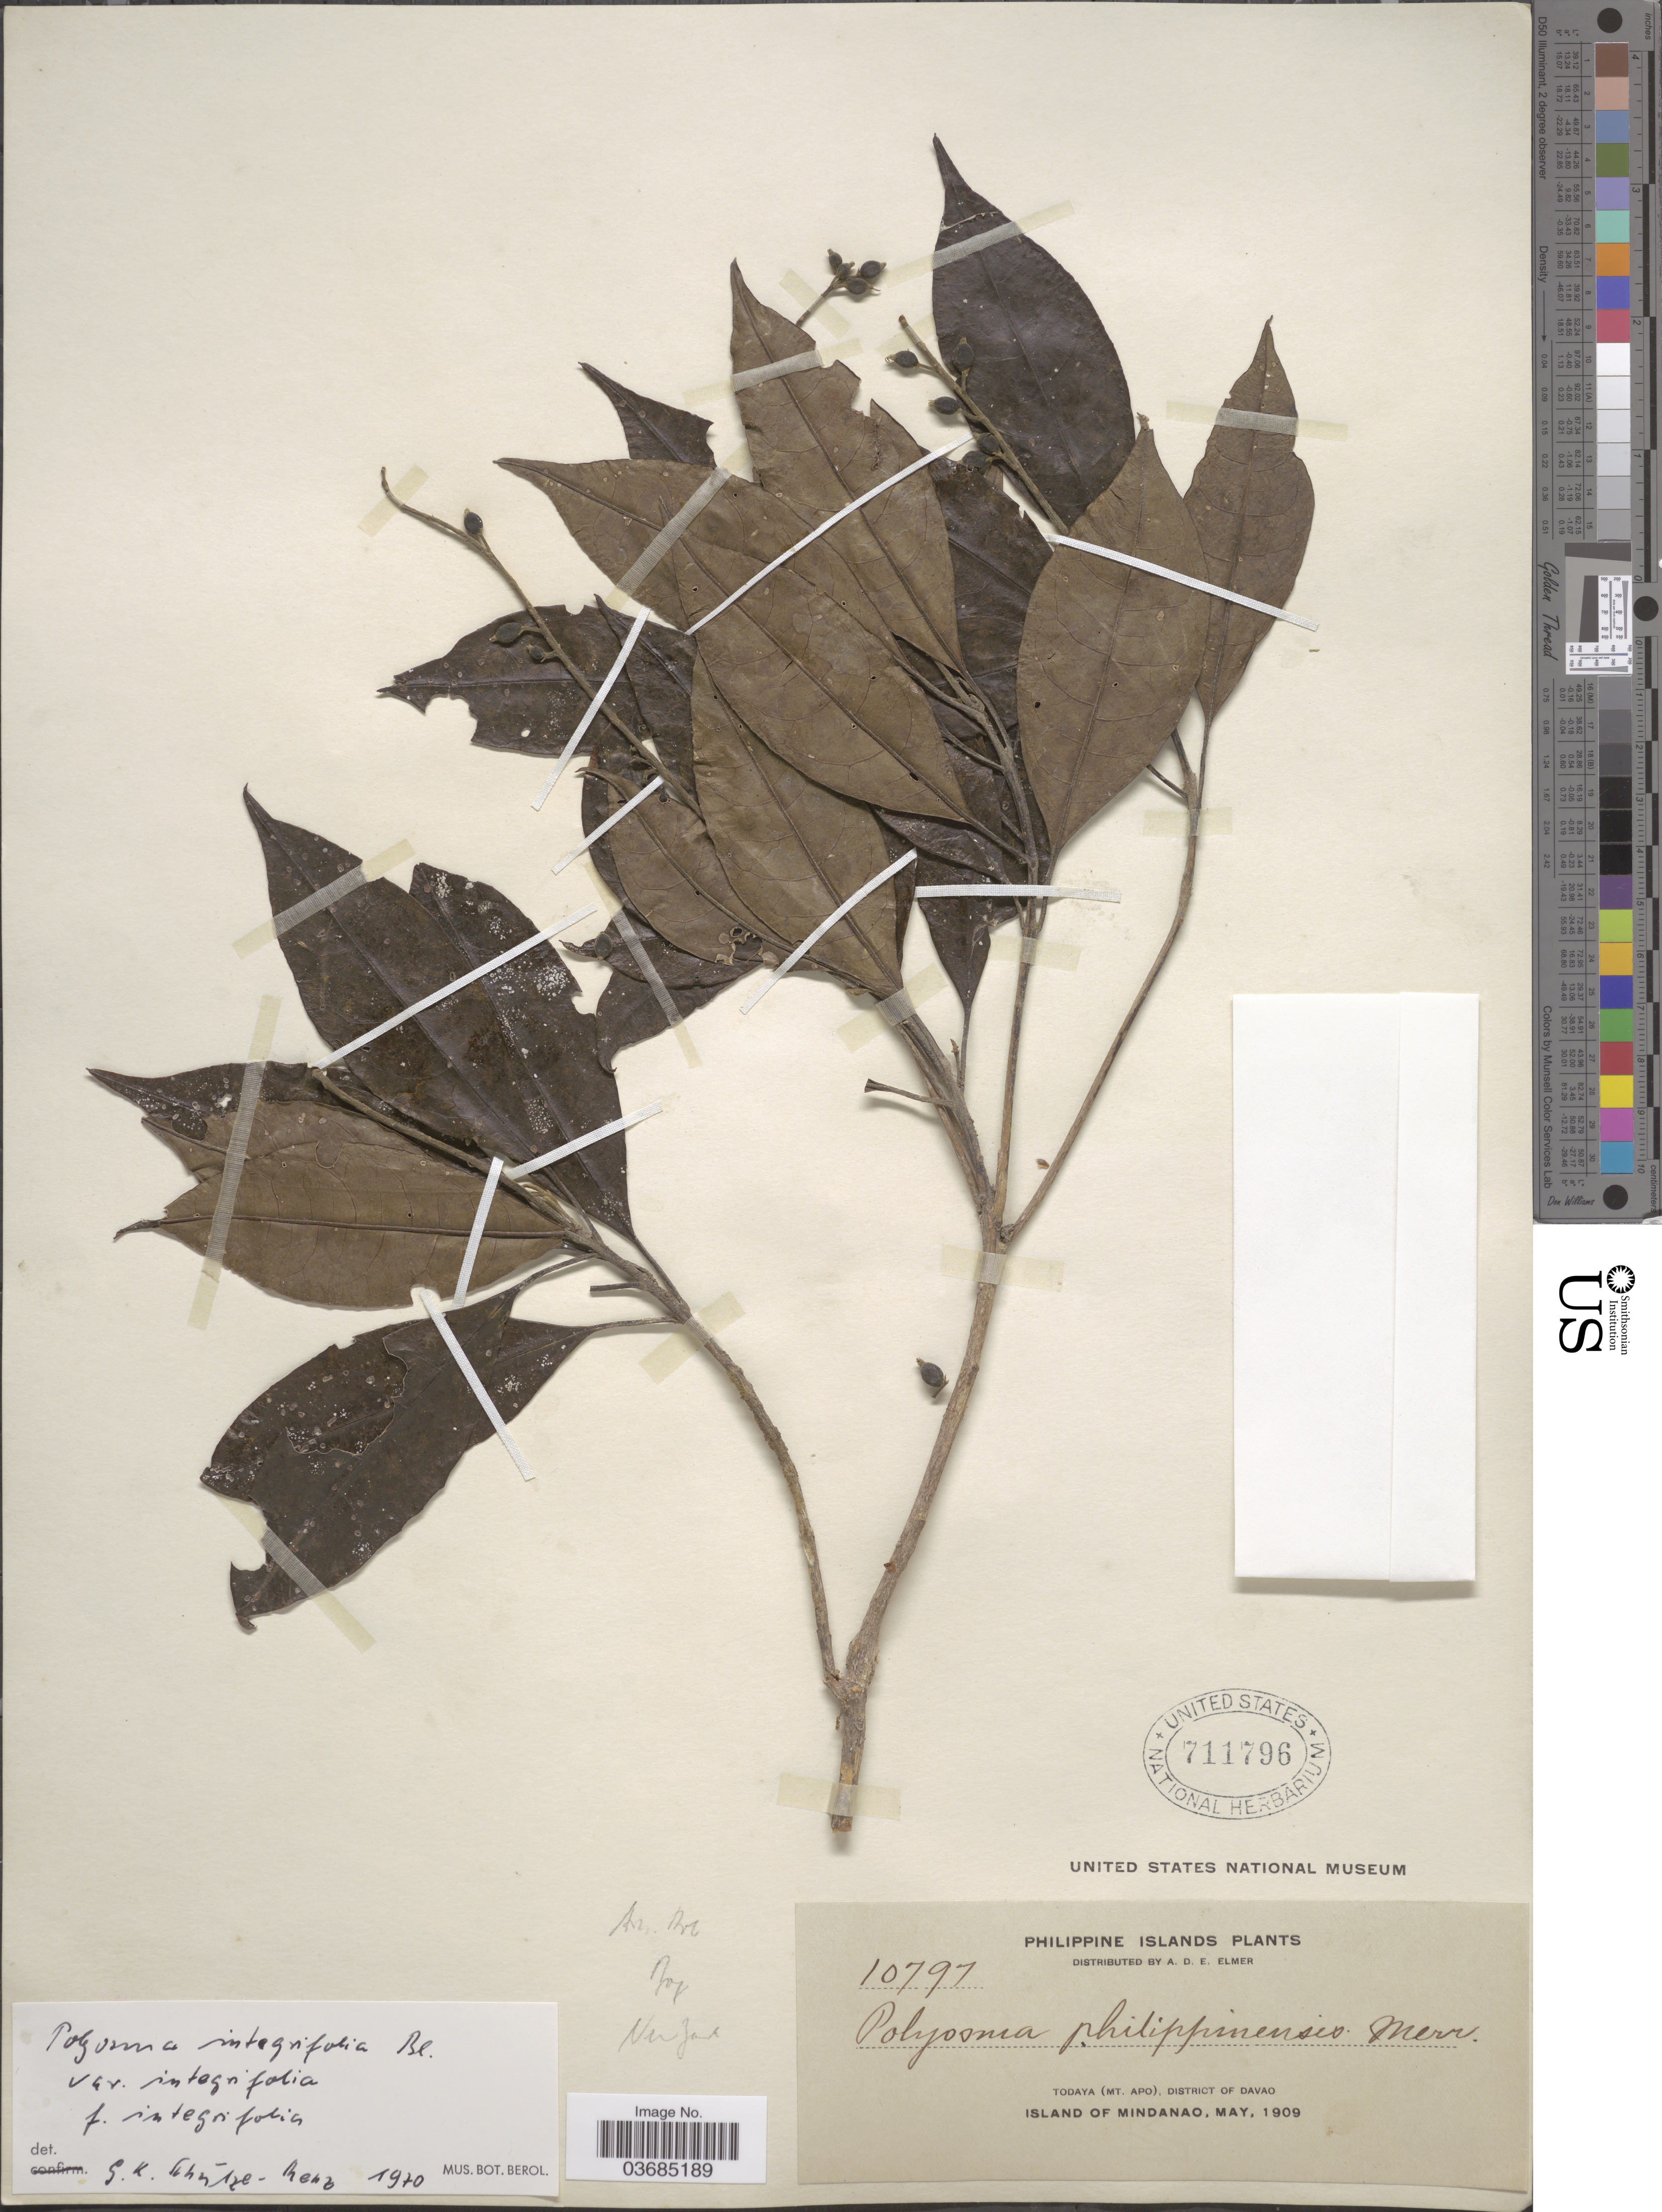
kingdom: Plantae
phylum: Tracheophyta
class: Magnoliopsida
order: Escalloniales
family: Escalloniaceae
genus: Polyosma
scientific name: Polyosma integrifolia var. integrifolia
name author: Blume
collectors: A. D. E. Elmer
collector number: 10797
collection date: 1909-05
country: Philippines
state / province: Davao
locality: Philippine Islands. Todaya (Mt. Apo), District of Davao. Island of Mindanao.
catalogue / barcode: US 711796